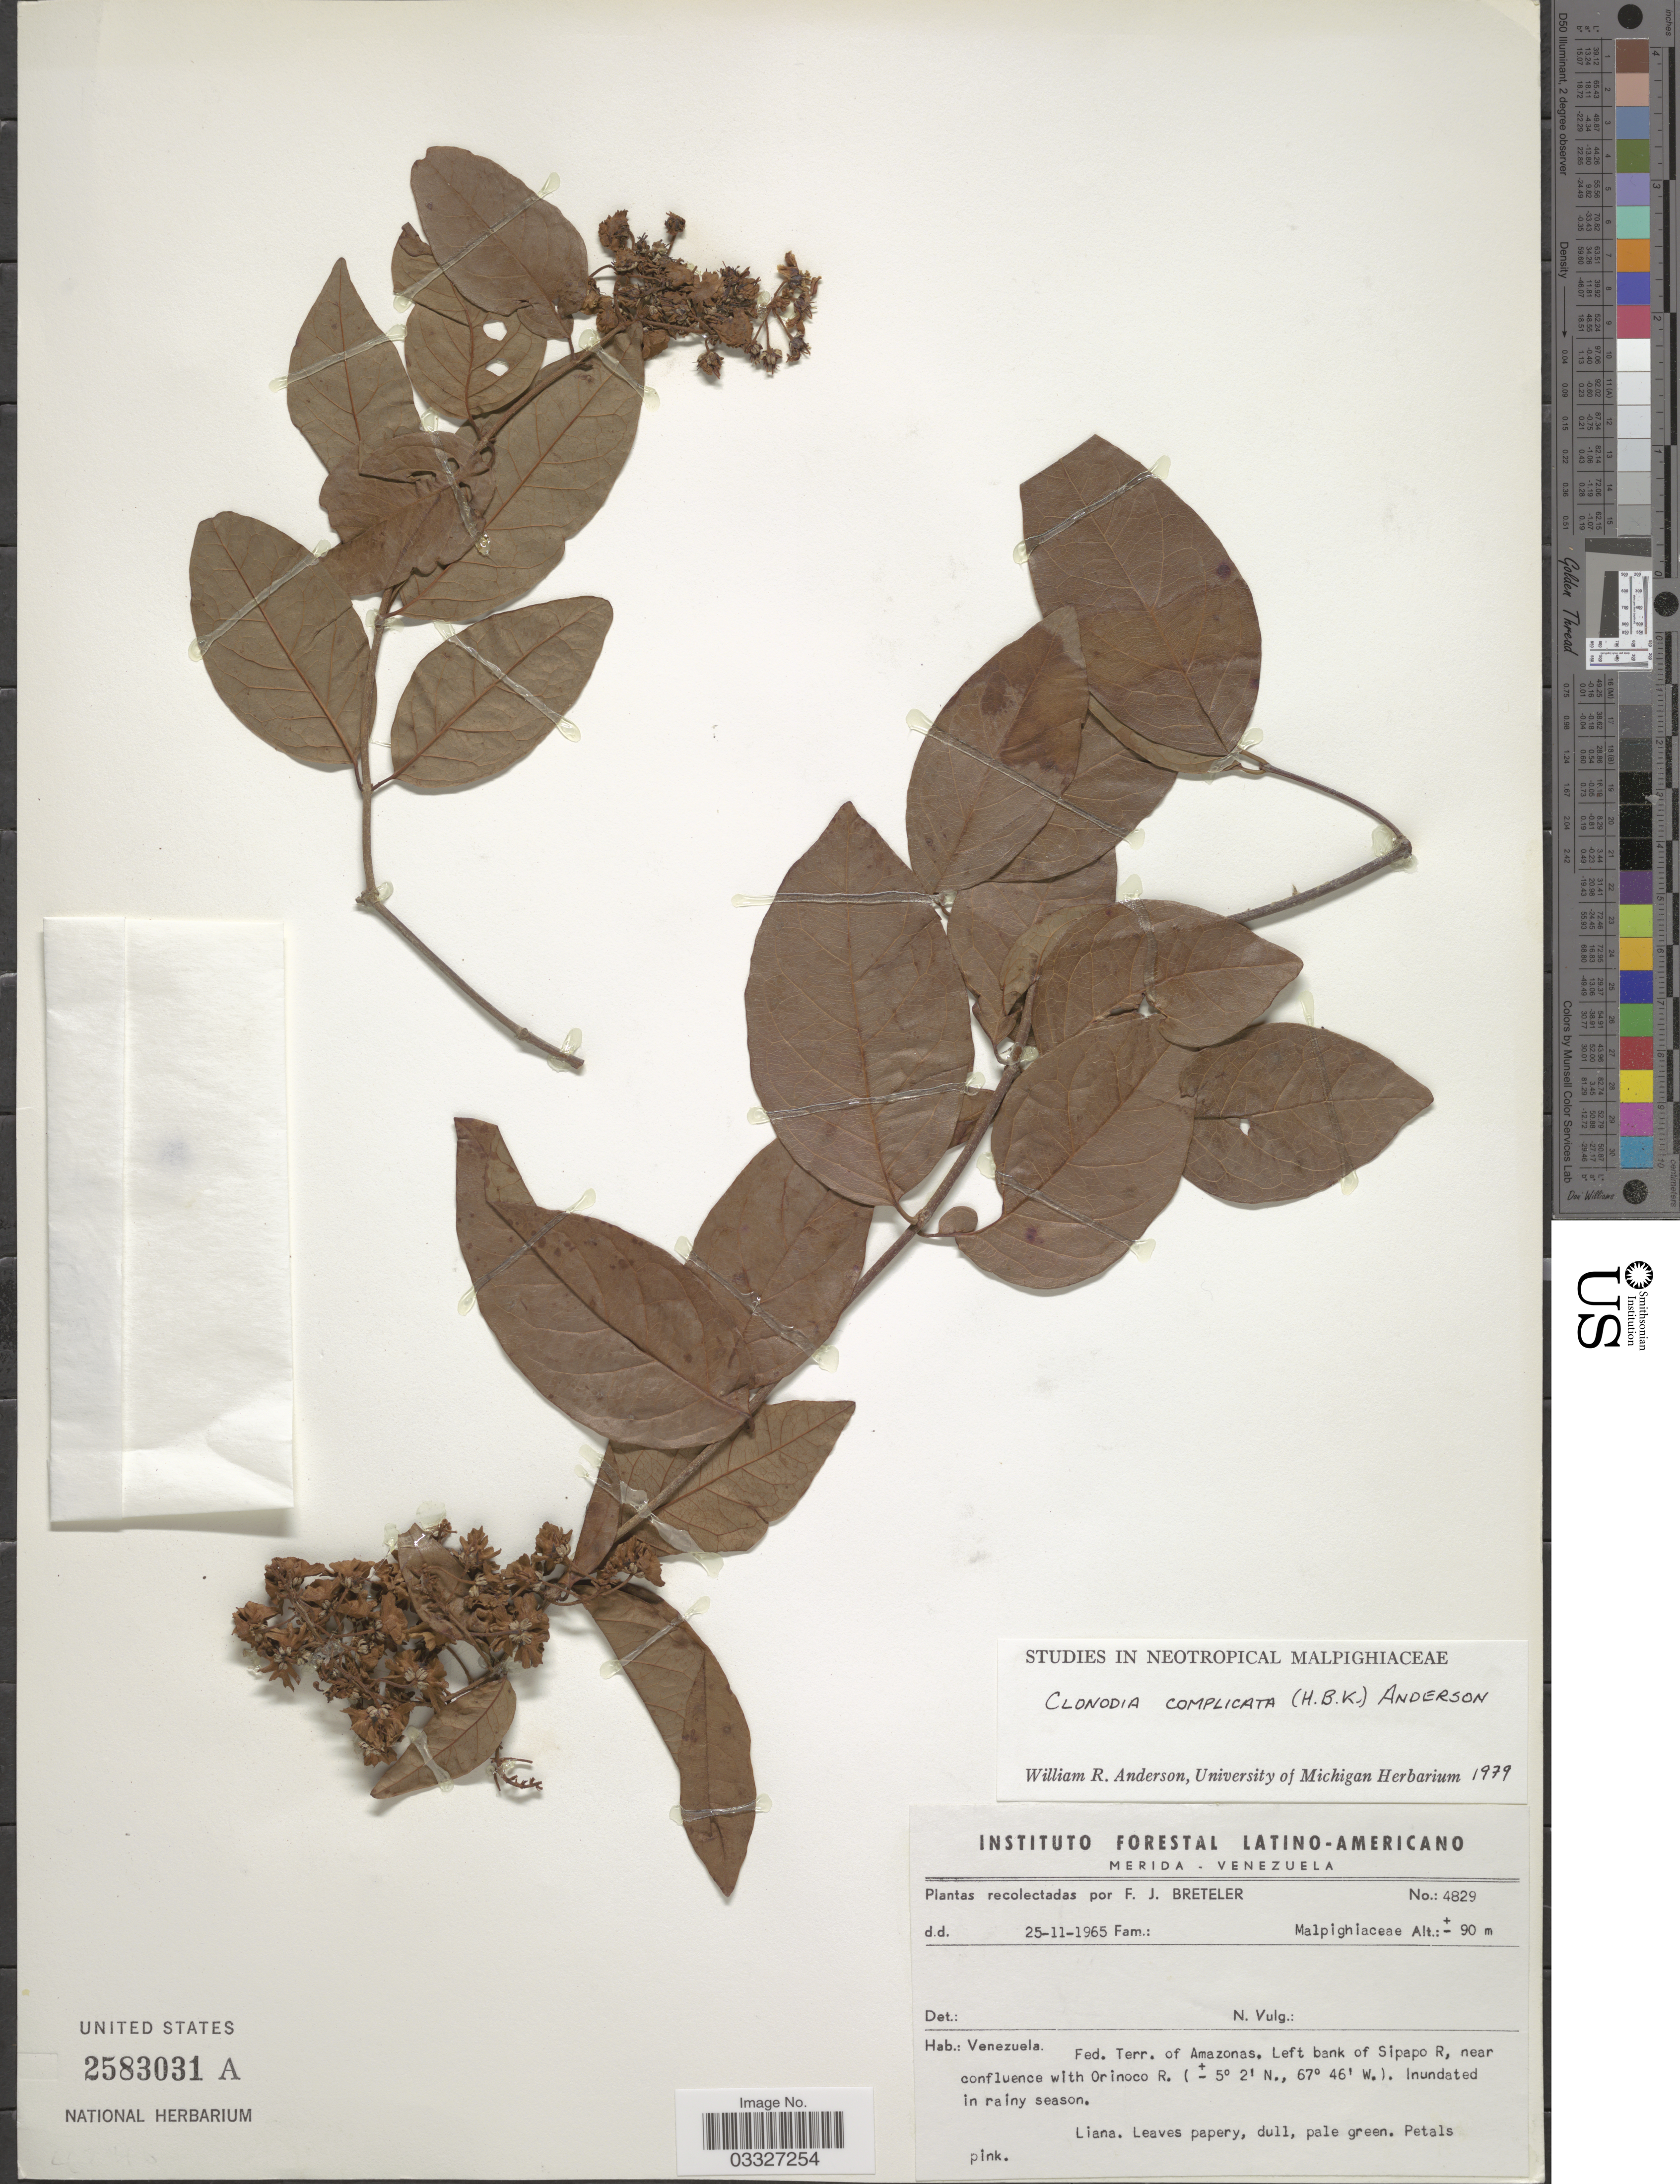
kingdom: Plantae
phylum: Tracheophyta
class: Magnoliopsida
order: Malpighiales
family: Malpighiaceae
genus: Heteropterys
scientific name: Heteropterys complicata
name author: (Kunth) W.R. Anderson & C. Davis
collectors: F. J. Breteler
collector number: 4829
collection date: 1965-11-25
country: Venezuela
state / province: Amazonas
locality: Fed. Terr. of Amazonas. Left bank of Sipapo R, near confluence with Orinoco R.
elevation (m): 90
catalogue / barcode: US 2583031A